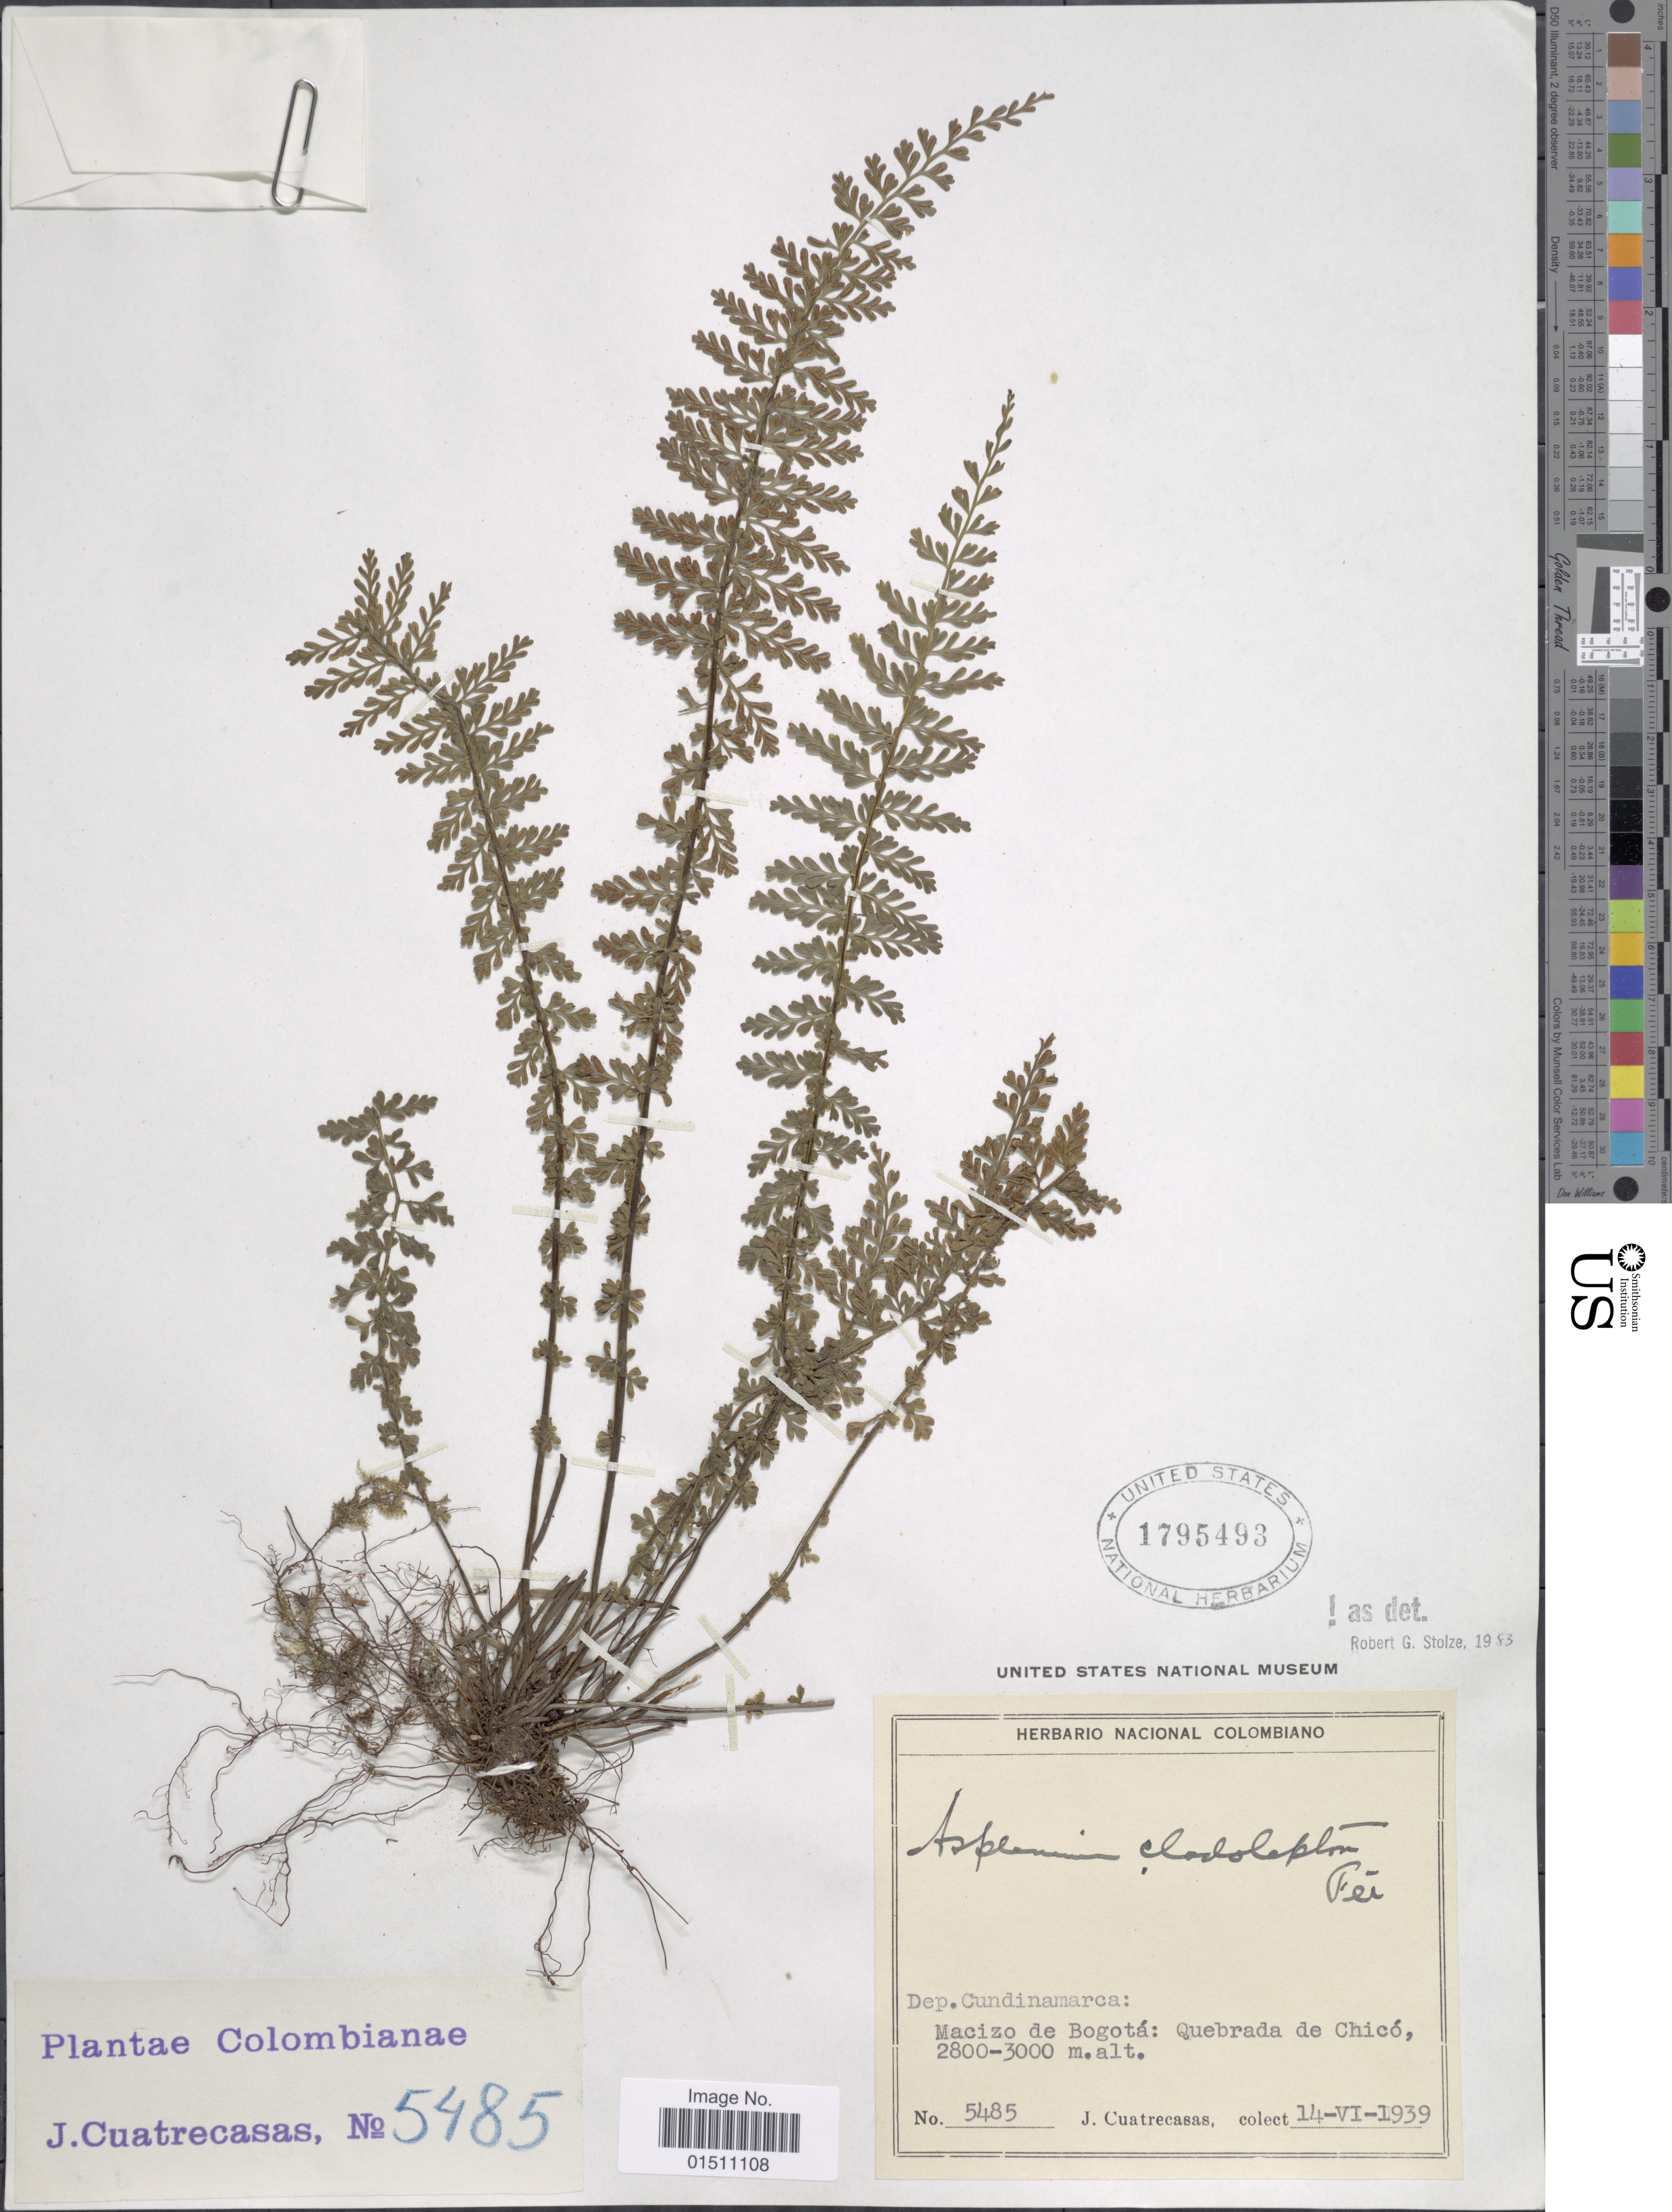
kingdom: Plantae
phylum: Tracheophyta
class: Polypodiopsida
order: Polypodiales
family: Aspleniaceae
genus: Asplenium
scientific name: Asplenium haenkeanum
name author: (C. Presl) Hieron.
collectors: J. Cuatrecasas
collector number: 5485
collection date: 1939-06-14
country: Colombia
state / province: Cundinamarca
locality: Colombiano, Dep. Cundinamarca: Macizo de Bogotá: Quebrada de Chicó.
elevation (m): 2800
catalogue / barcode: US 1795493